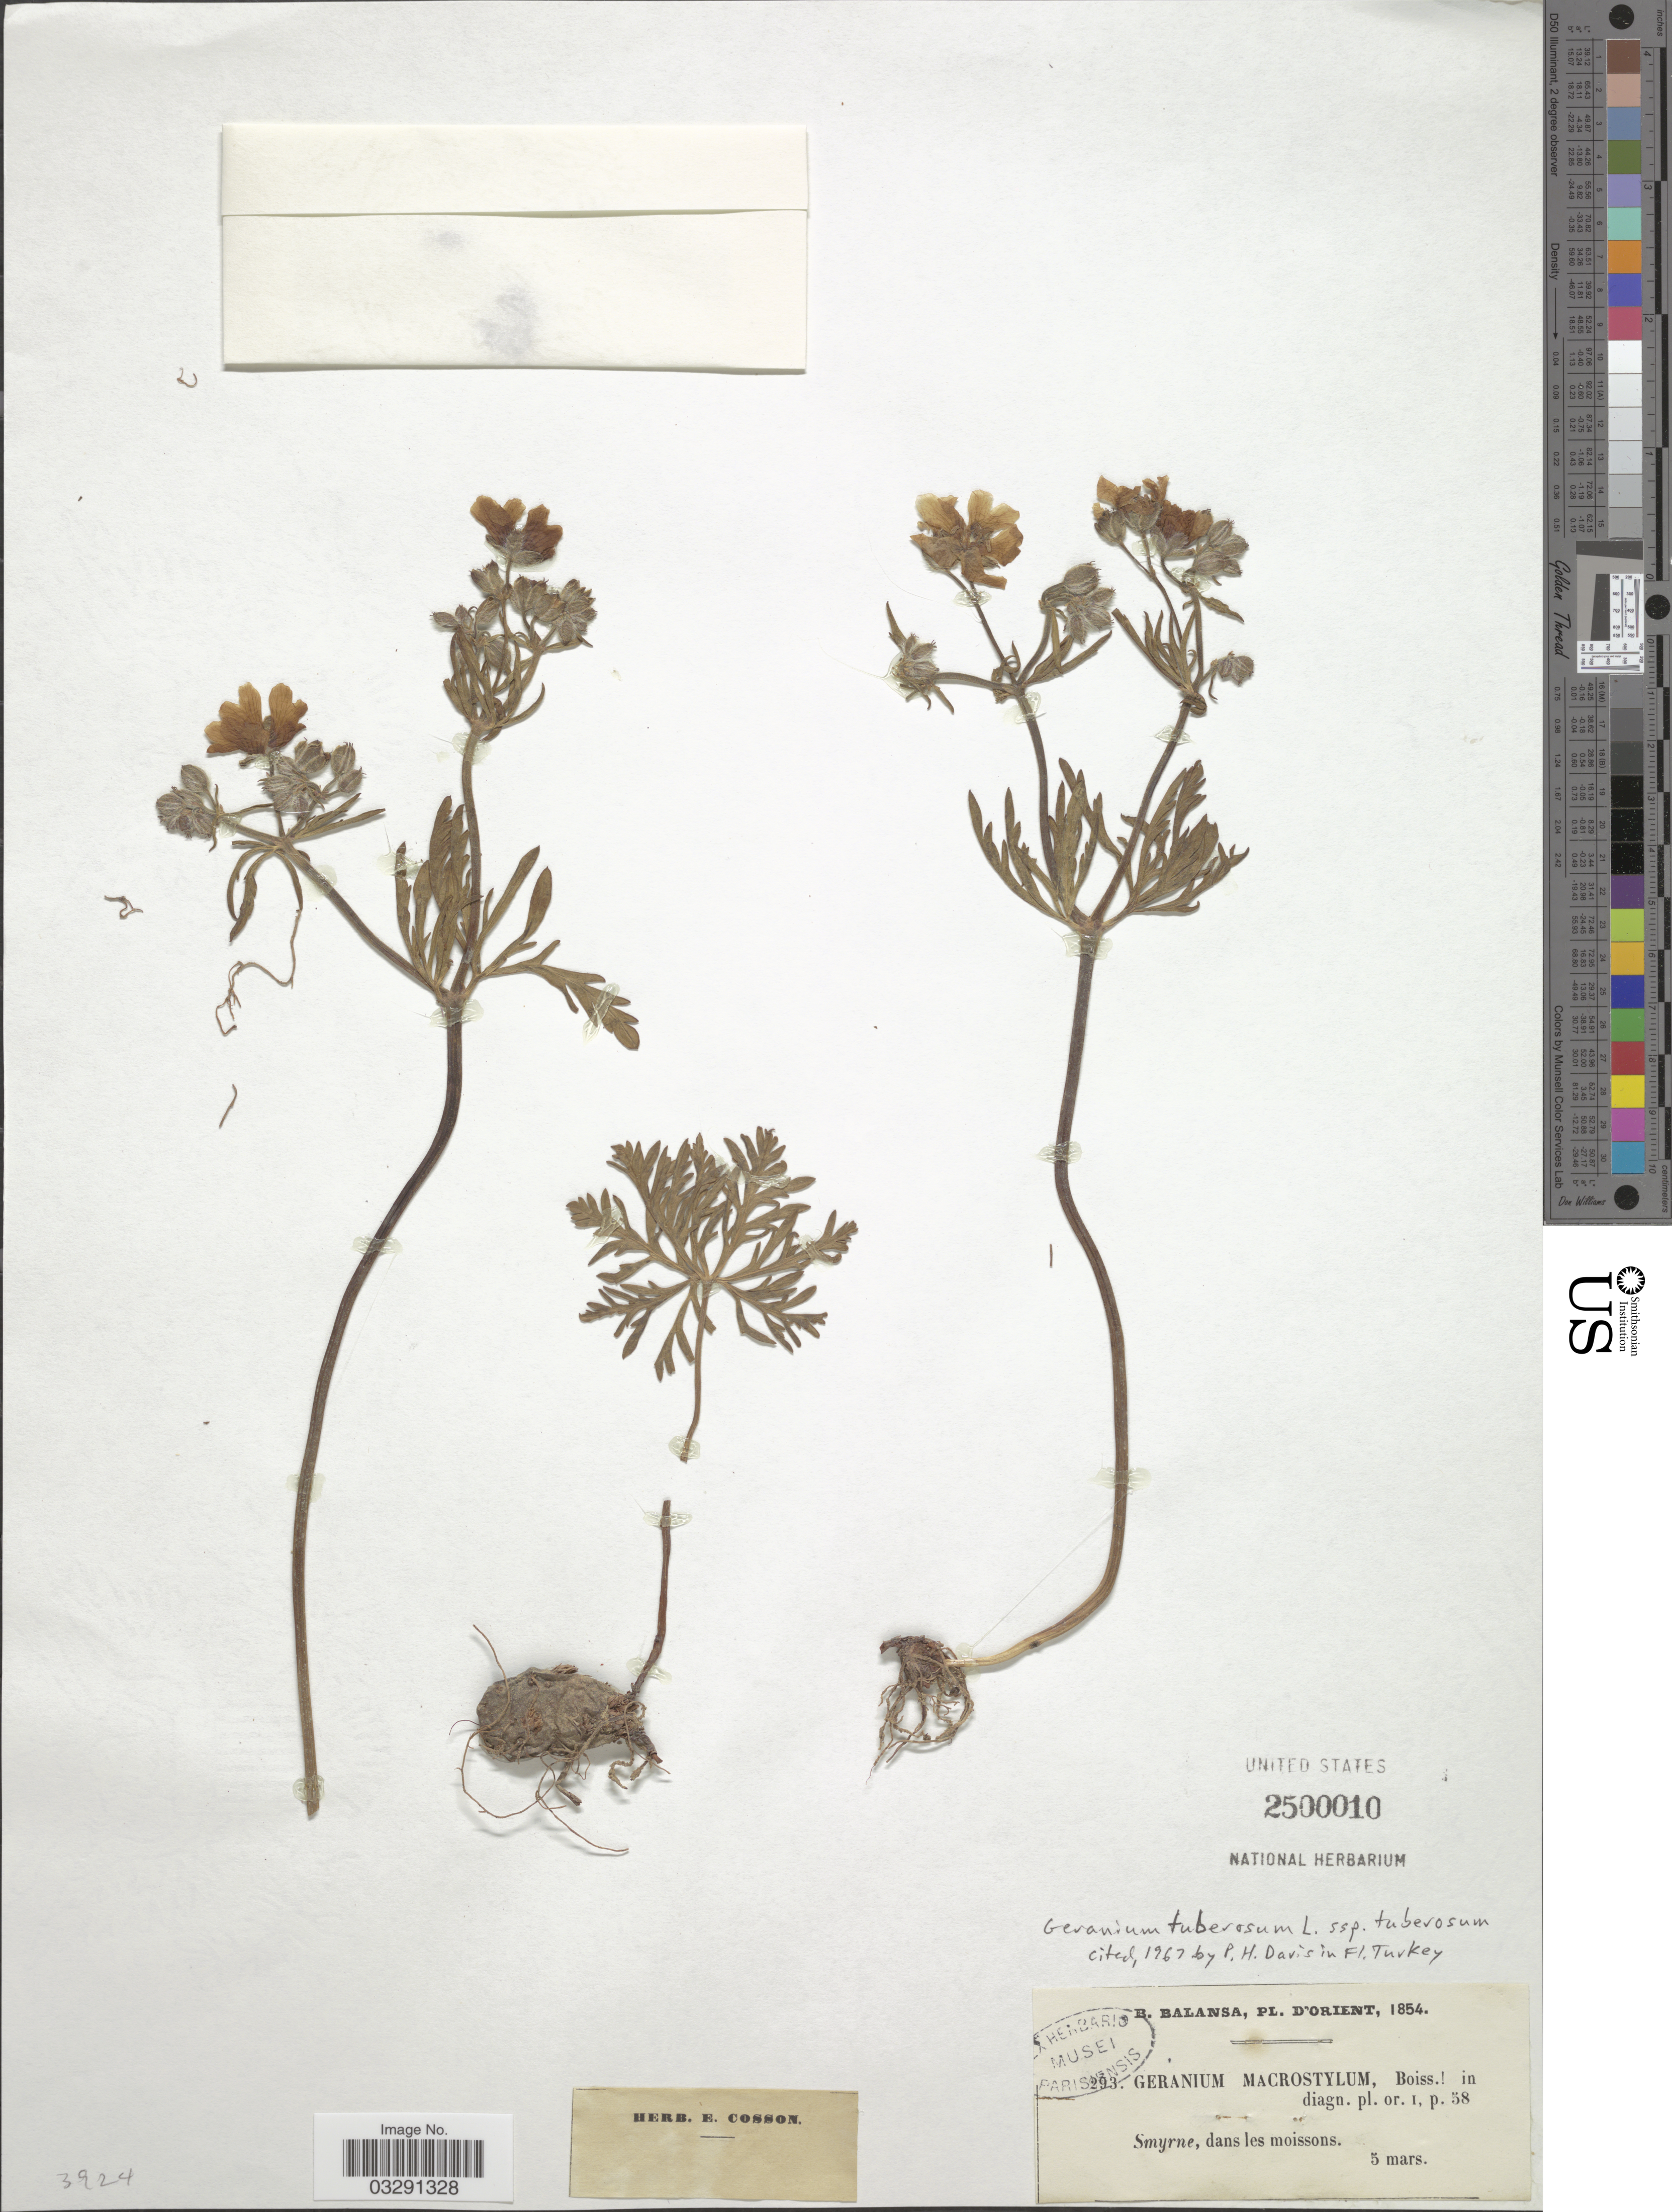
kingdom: Plantae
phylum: Tracheophyta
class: Magnoliopsida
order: Geraniales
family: Geraniaceae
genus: Geranium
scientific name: Geranium tuberosum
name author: L.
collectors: B. Balansa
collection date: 1854-03-05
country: Turkey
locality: D'Orient, Smyrne, dans les moissons.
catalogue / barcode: US 2500010